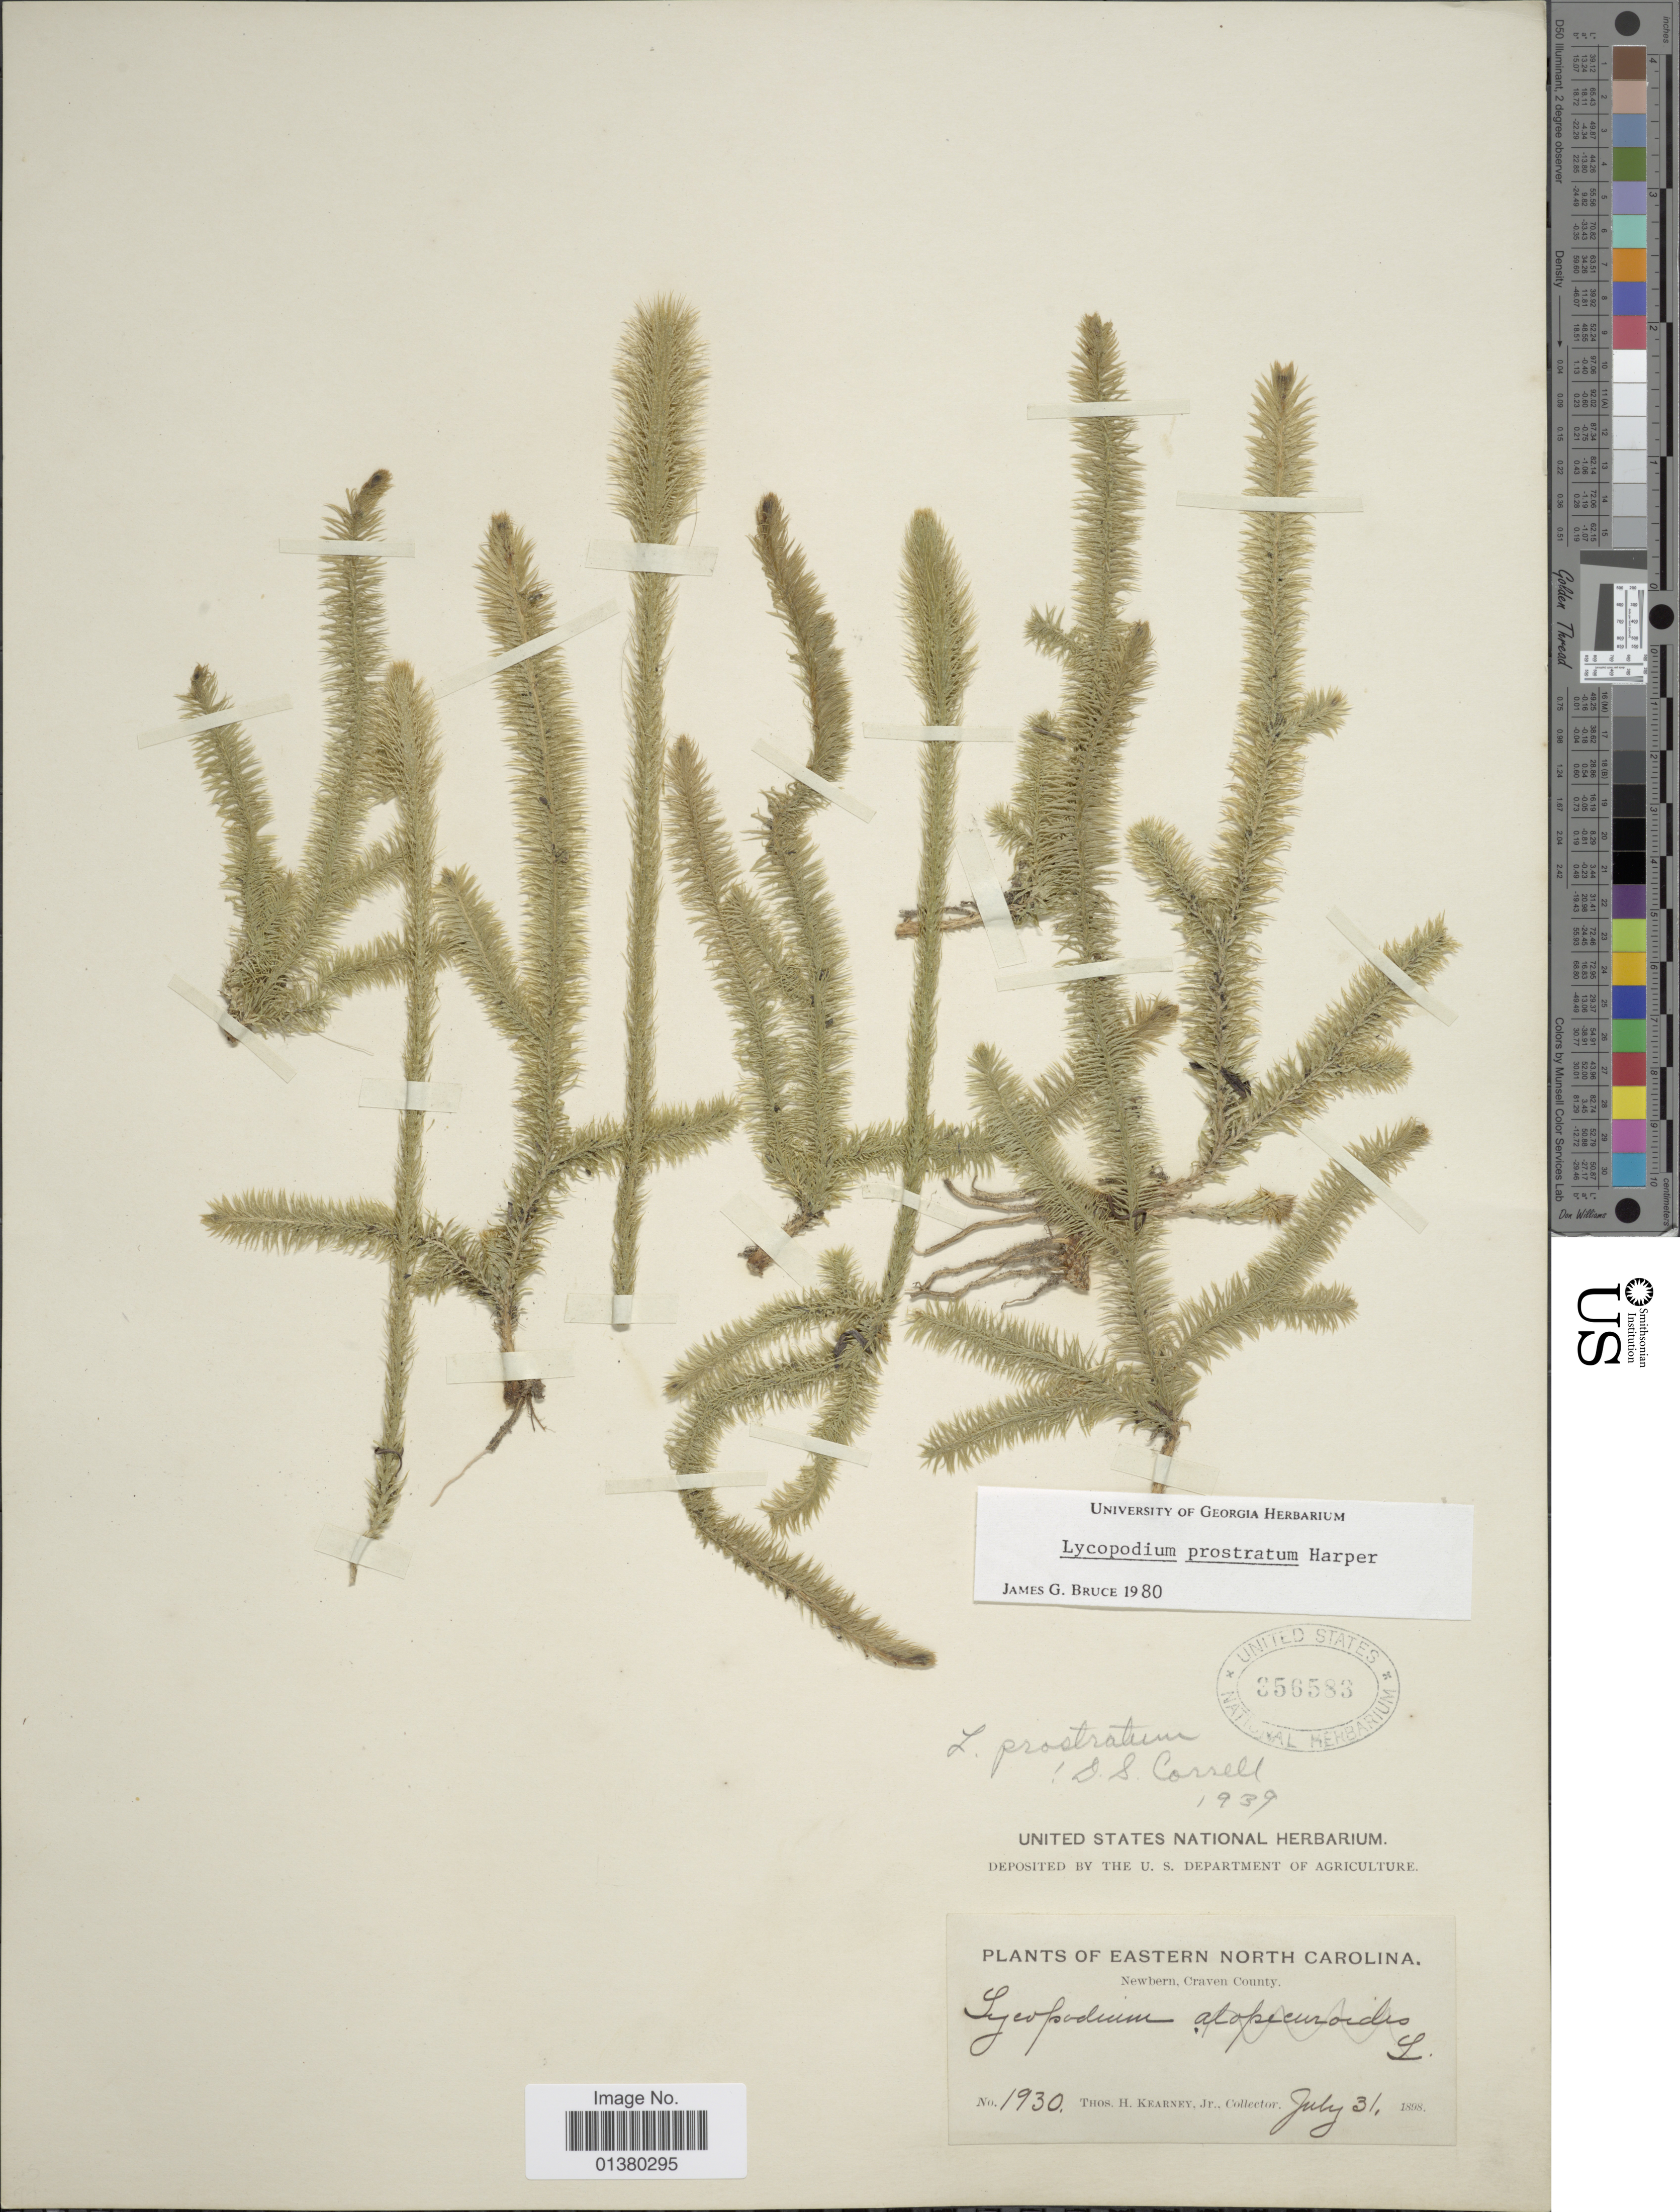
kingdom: Plantae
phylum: Tracheophyta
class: Lycopodiopsida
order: Lycopodiales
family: Lycopodiaceae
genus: Lycopodiella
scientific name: Lycopodiella prostrata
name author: (R.M. Harper) Cranfill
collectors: T. H. Kearney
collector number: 1930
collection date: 1898-07-31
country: United States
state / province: North Carolina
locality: Eastern North Carolina, Newbern, Craven County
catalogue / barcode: US 356583